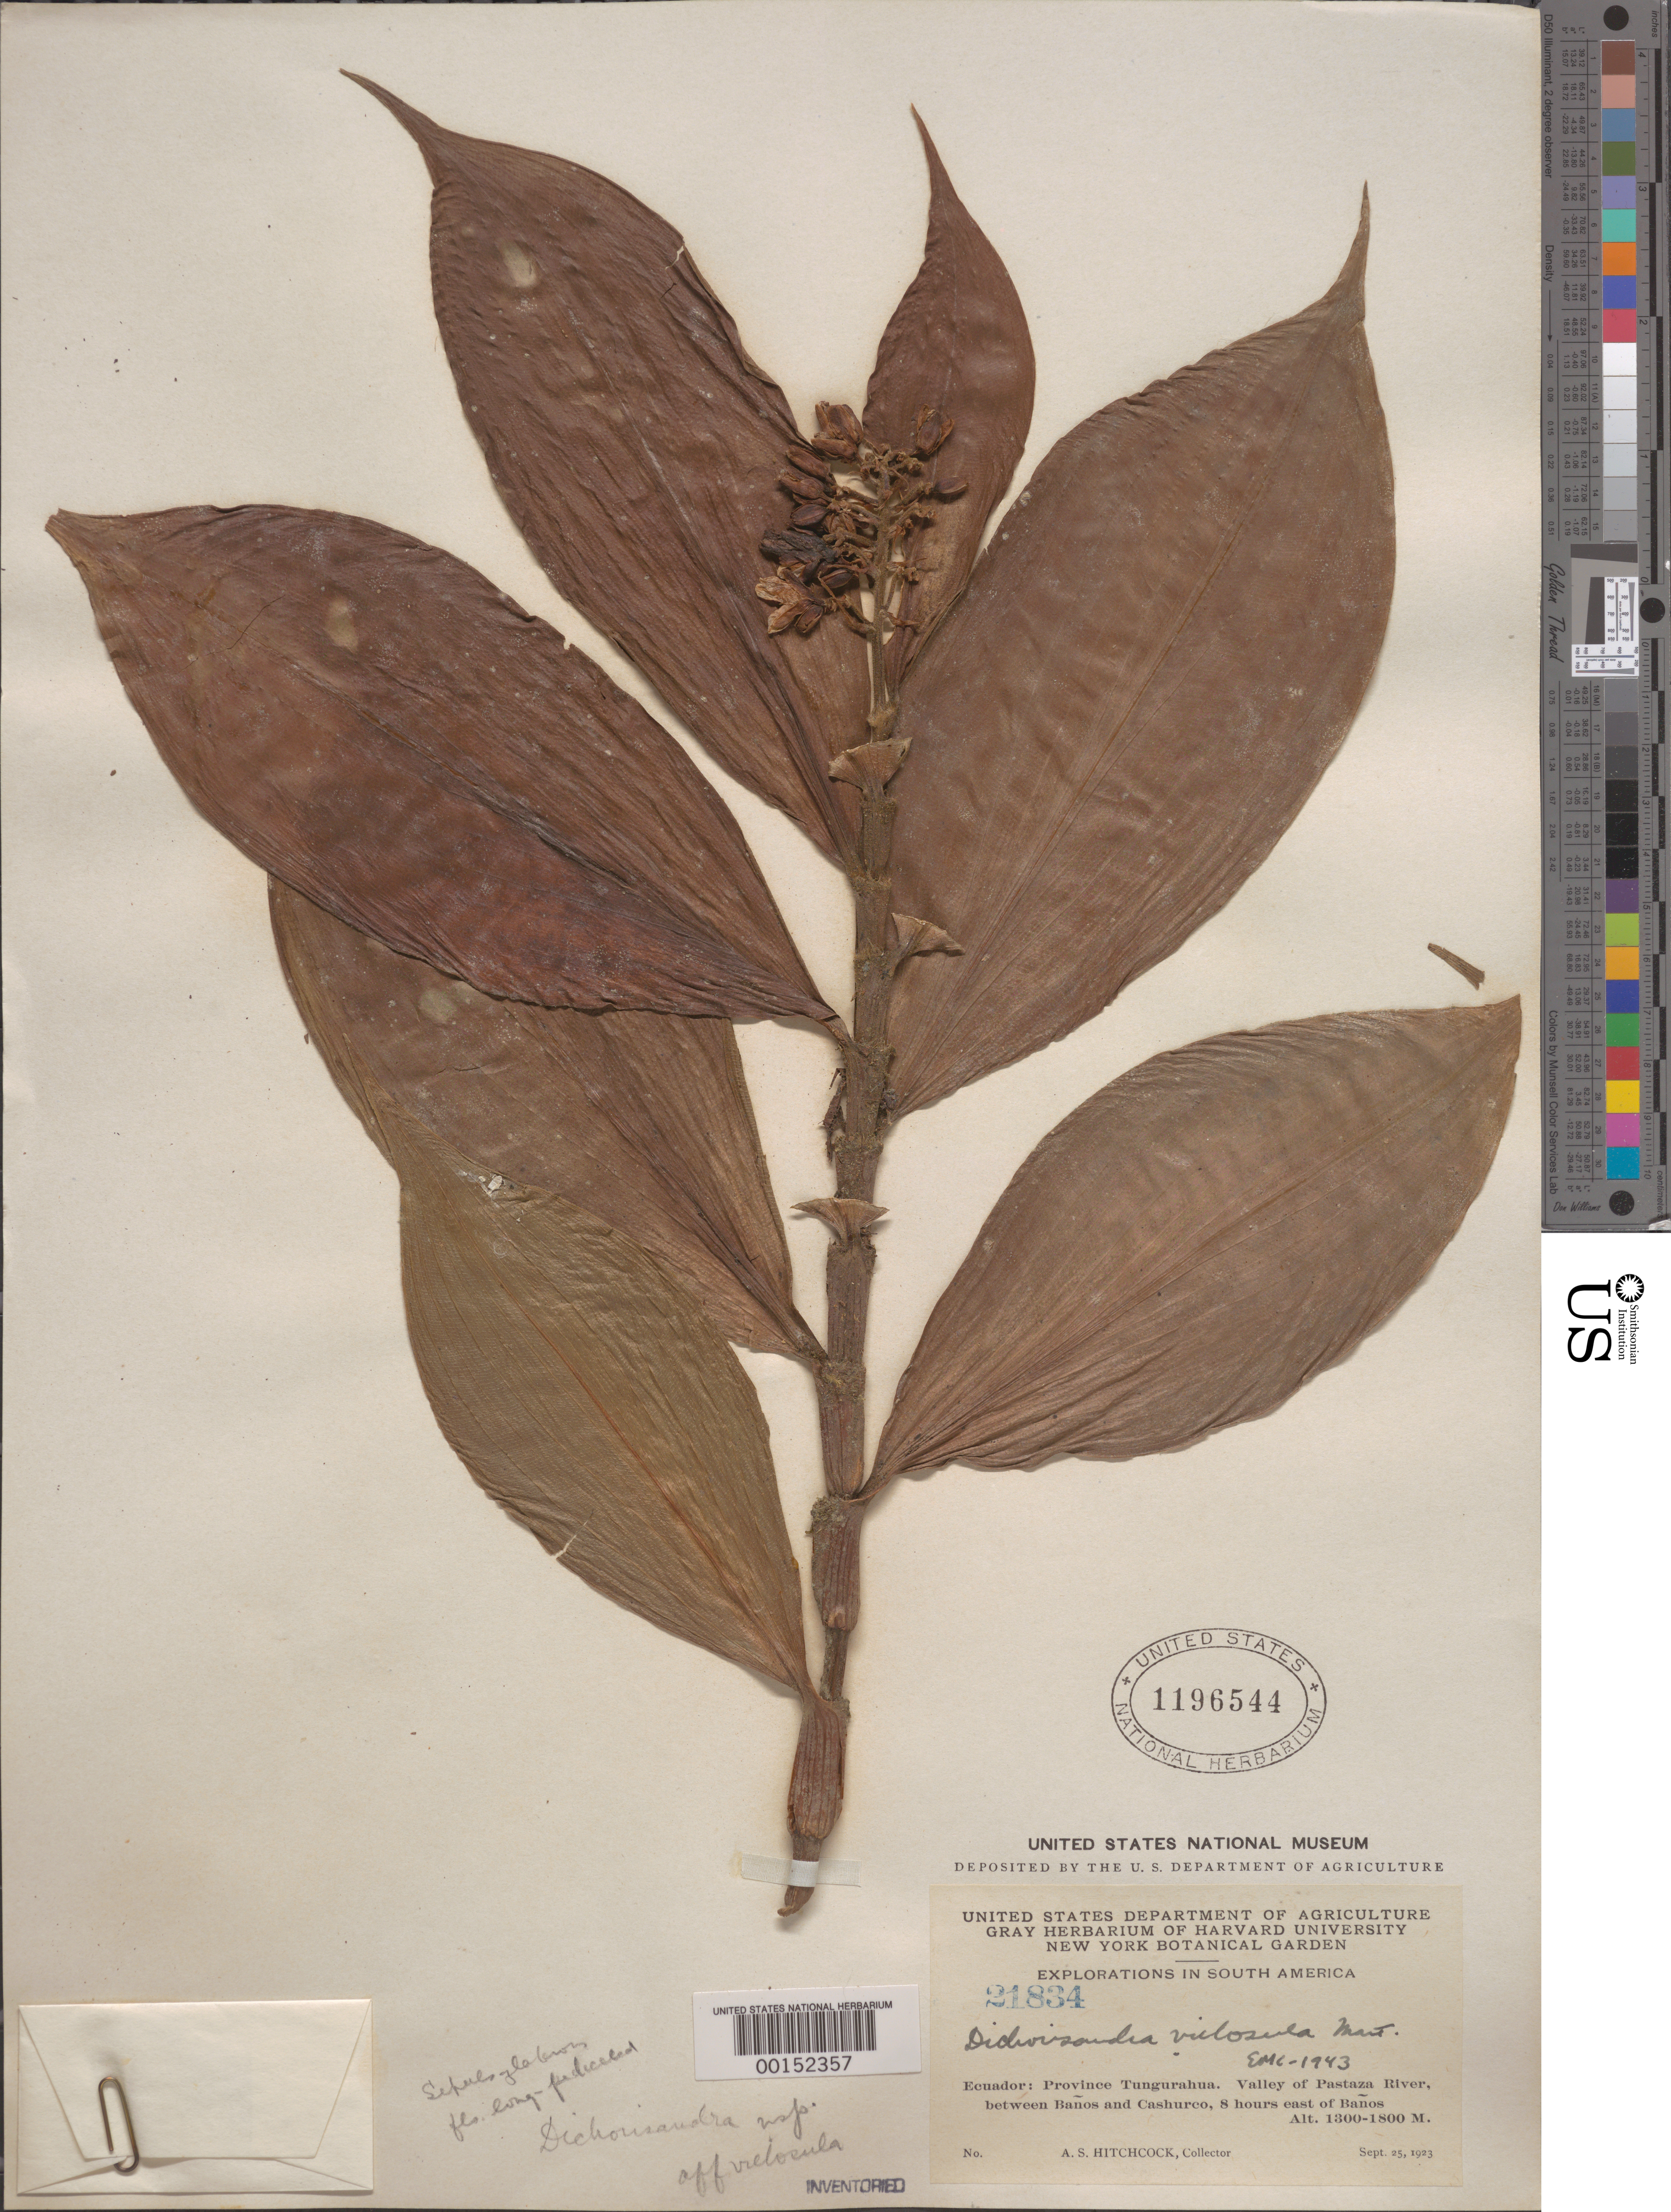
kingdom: Plantae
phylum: Tracheophyta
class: Liliopsida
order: Commelinales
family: Commelinaceae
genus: Dichorisandra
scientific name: Dichorisandra bonitana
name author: Philipson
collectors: A. S. Hitchcock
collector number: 21834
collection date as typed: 25 Sep 1923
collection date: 1923-09-25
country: Ecuador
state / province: Tungurahua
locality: Valley of pastaza River, between banos and cashurco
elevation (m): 1300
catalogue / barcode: US 1196544